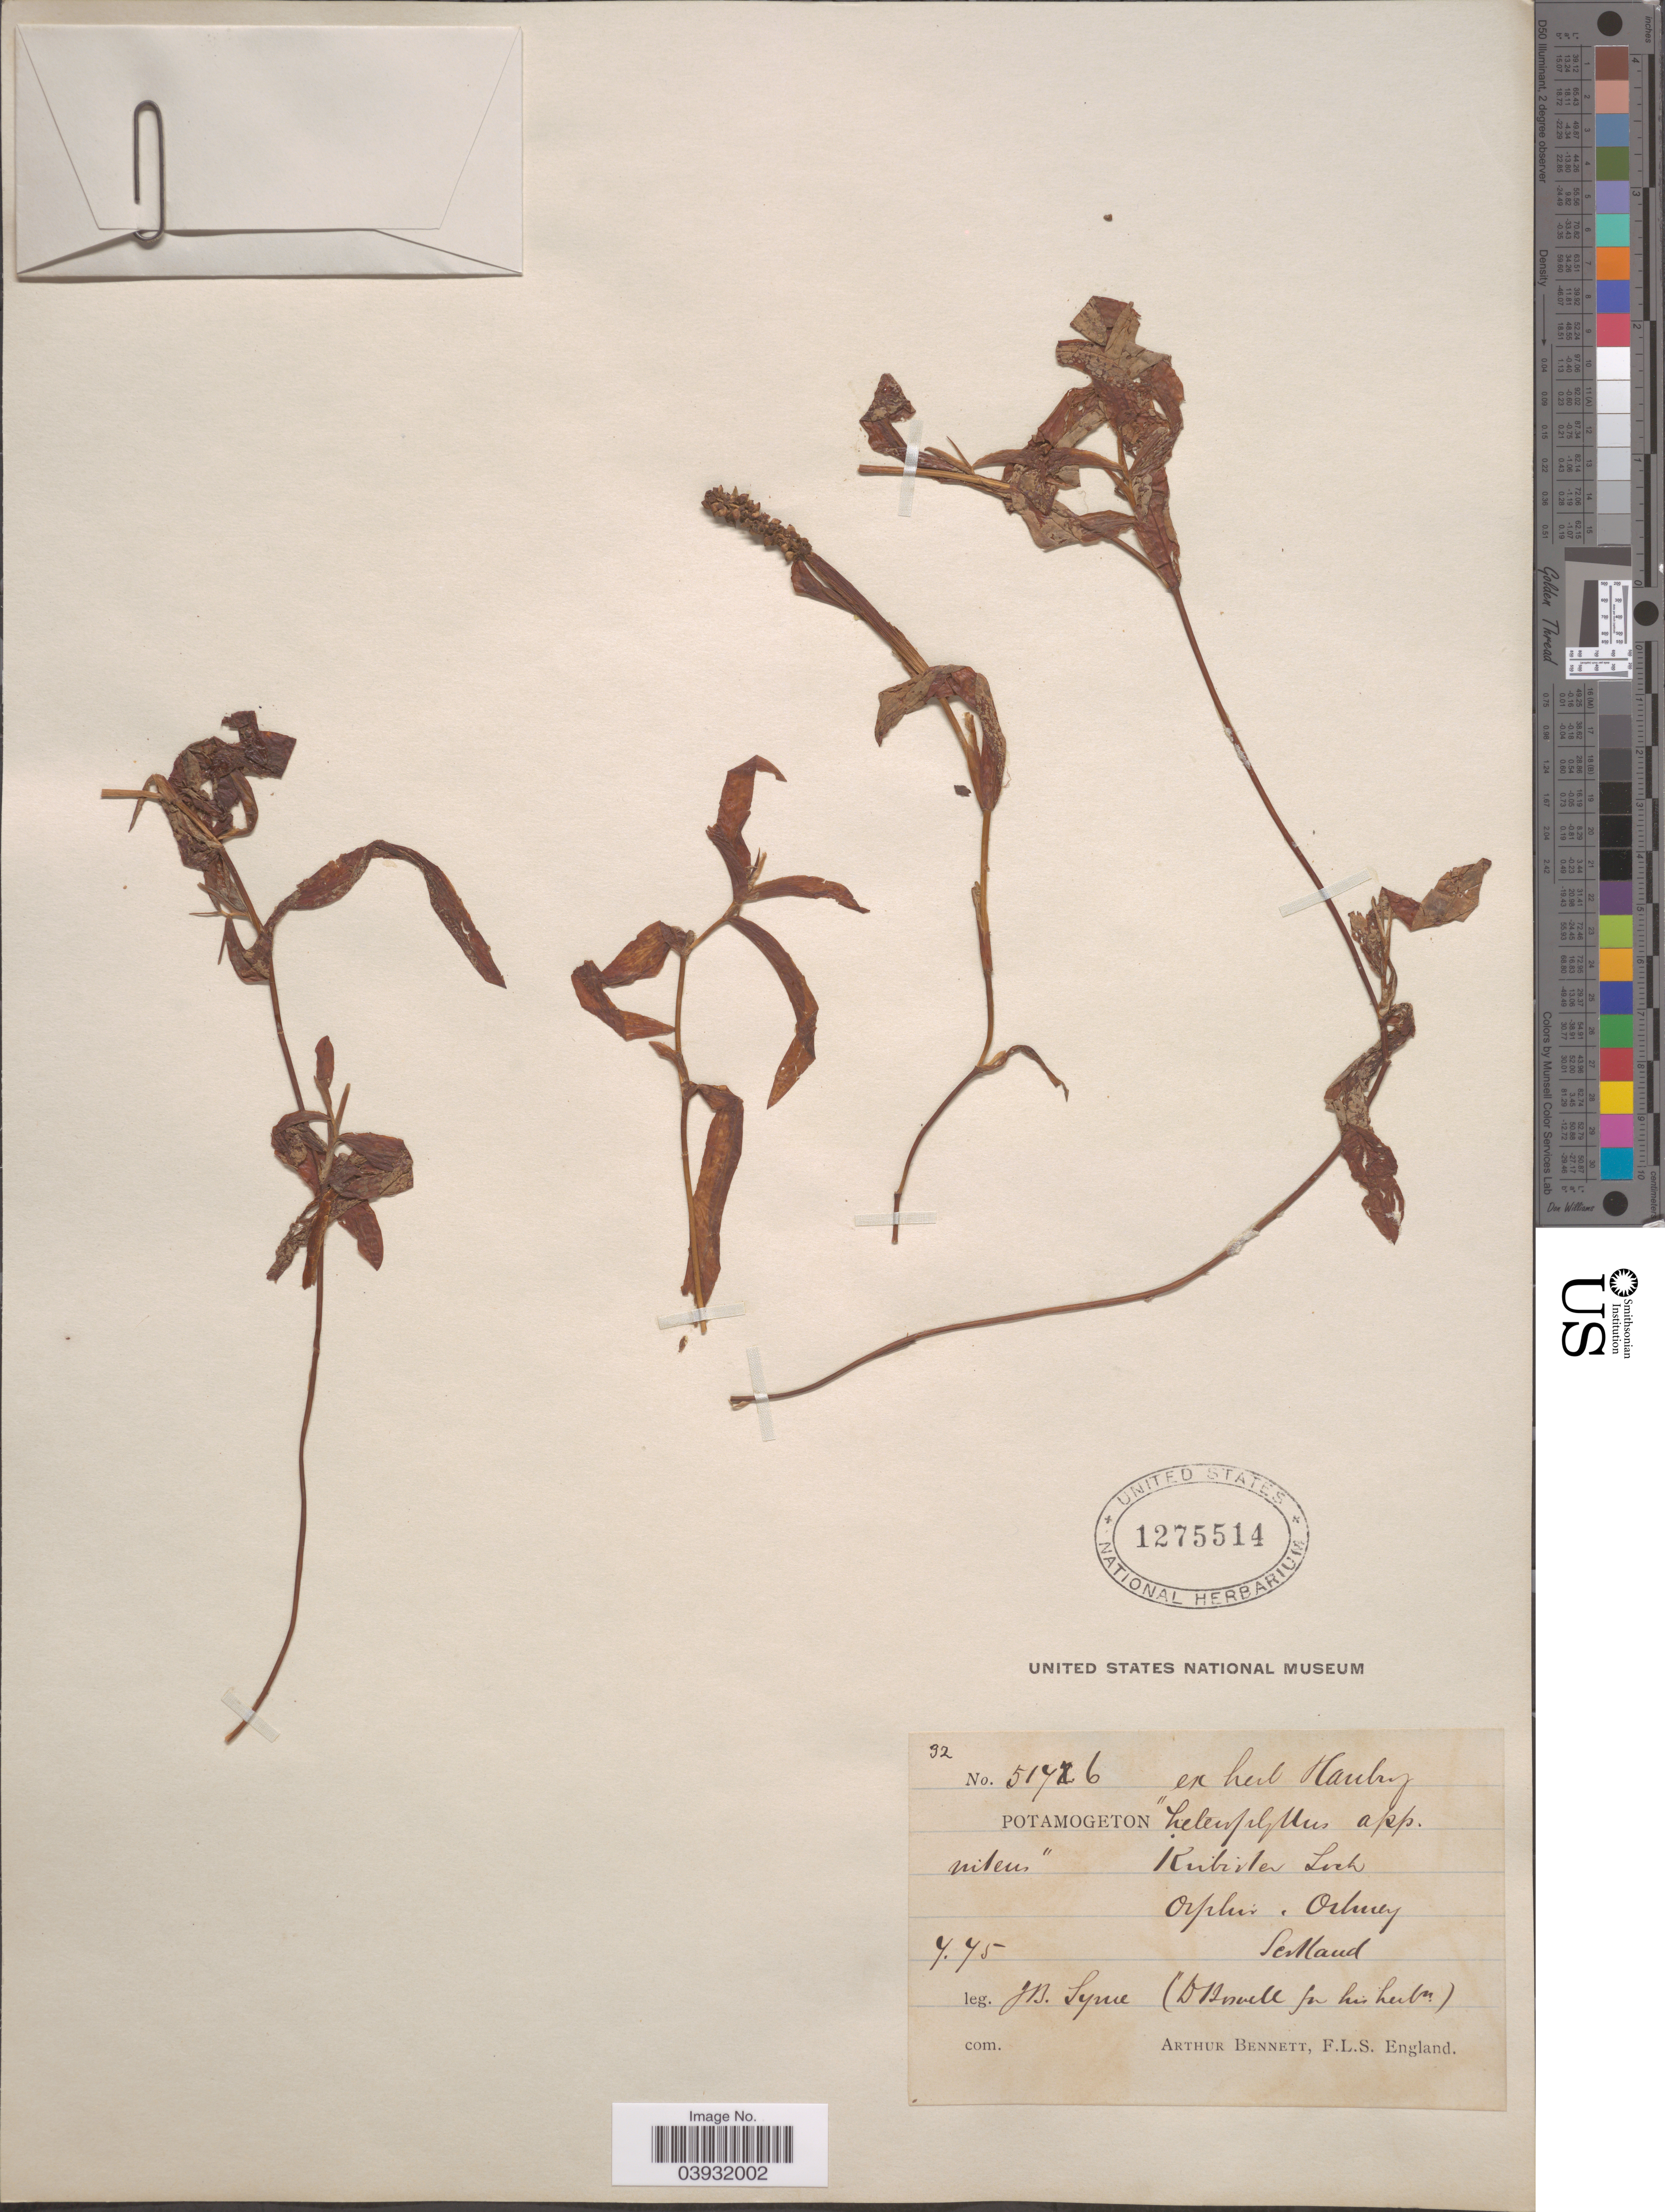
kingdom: Plantae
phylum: Tracheophyta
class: Liliopsida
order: Alismatales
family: Potamogetonaceae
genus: Potamogeton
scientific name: Potamogeton heterophyllus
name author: Schreb.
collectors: J. Syme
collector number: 5146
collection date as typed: Transcribed d/m/y: /4/45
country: United Kingdom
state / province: Scotland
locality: Kirbister Loch. Orphir. Orkney.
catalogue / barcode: US 1275514